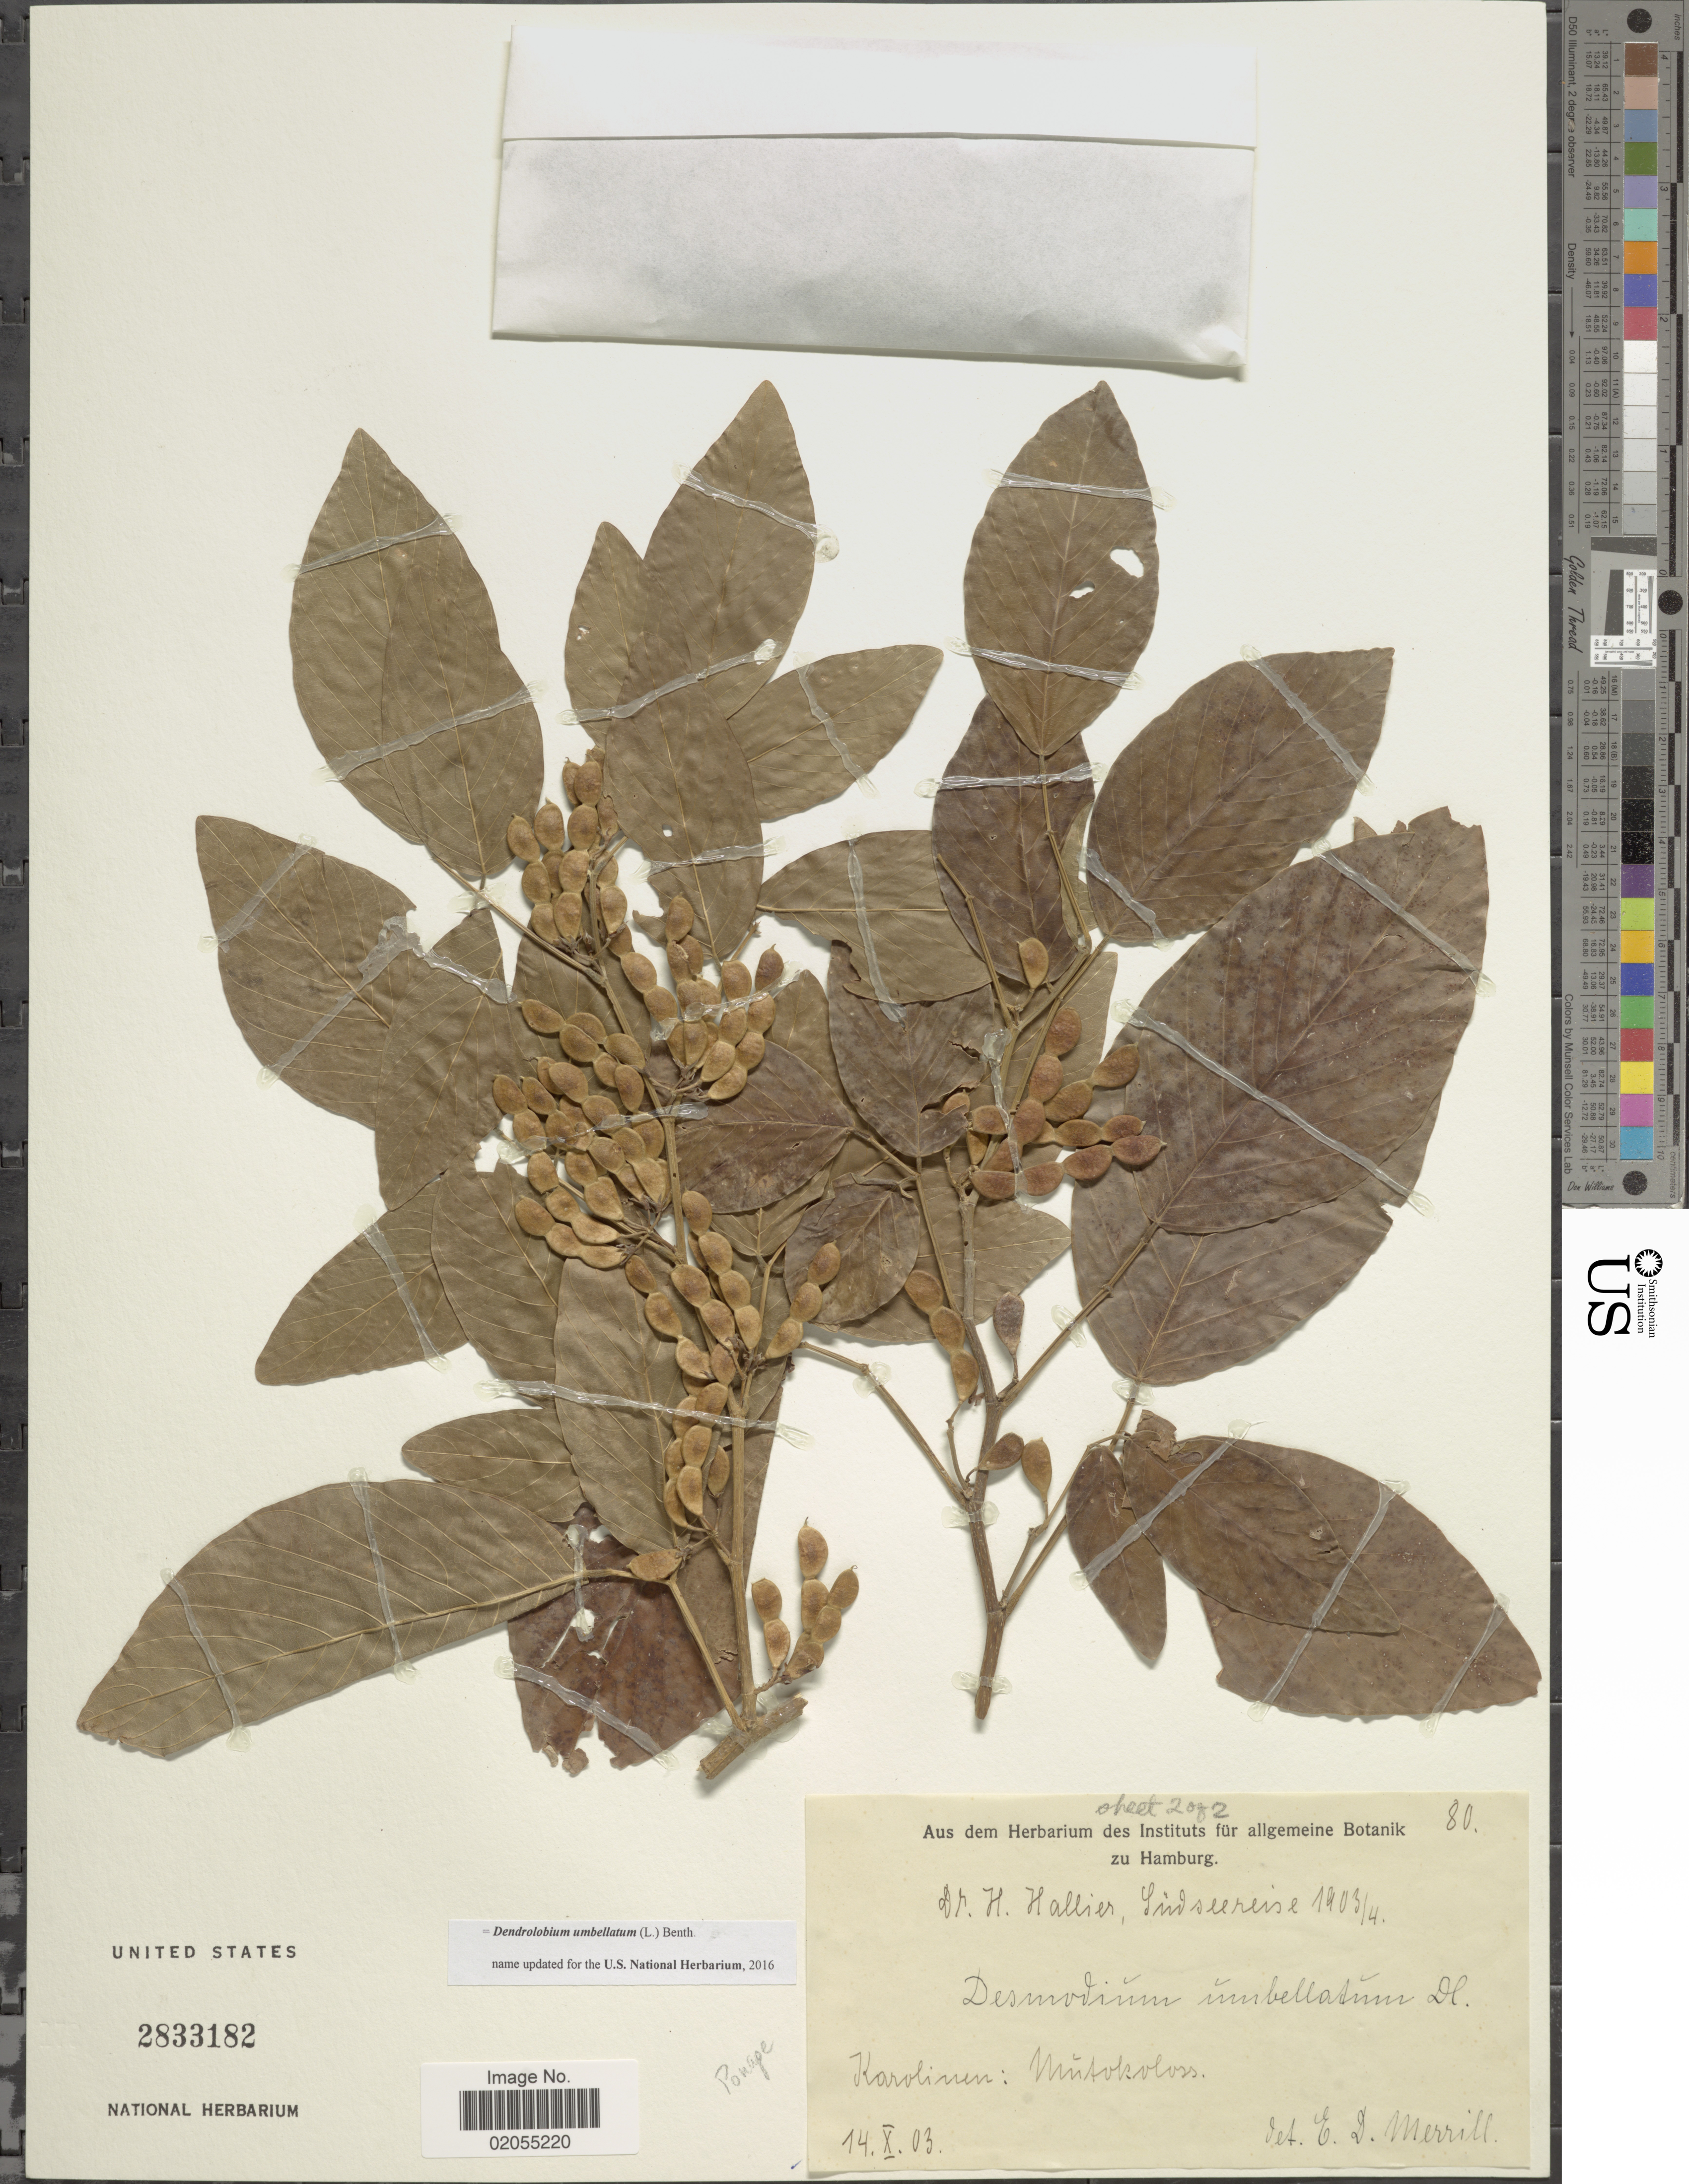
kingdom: Plantae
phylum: Tracheophyta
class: Magnoliopsida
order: Fabales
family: Fabaceae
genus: Dendrolobium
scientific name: Dendrolobium umbellatum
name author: (L.) Benth.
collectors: H. G. Hallier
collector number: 80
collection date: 1903-10-14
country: Micronesia, Federated States of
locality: Karolinen, Untokoloss [interpreted]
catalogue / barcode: US 2833182